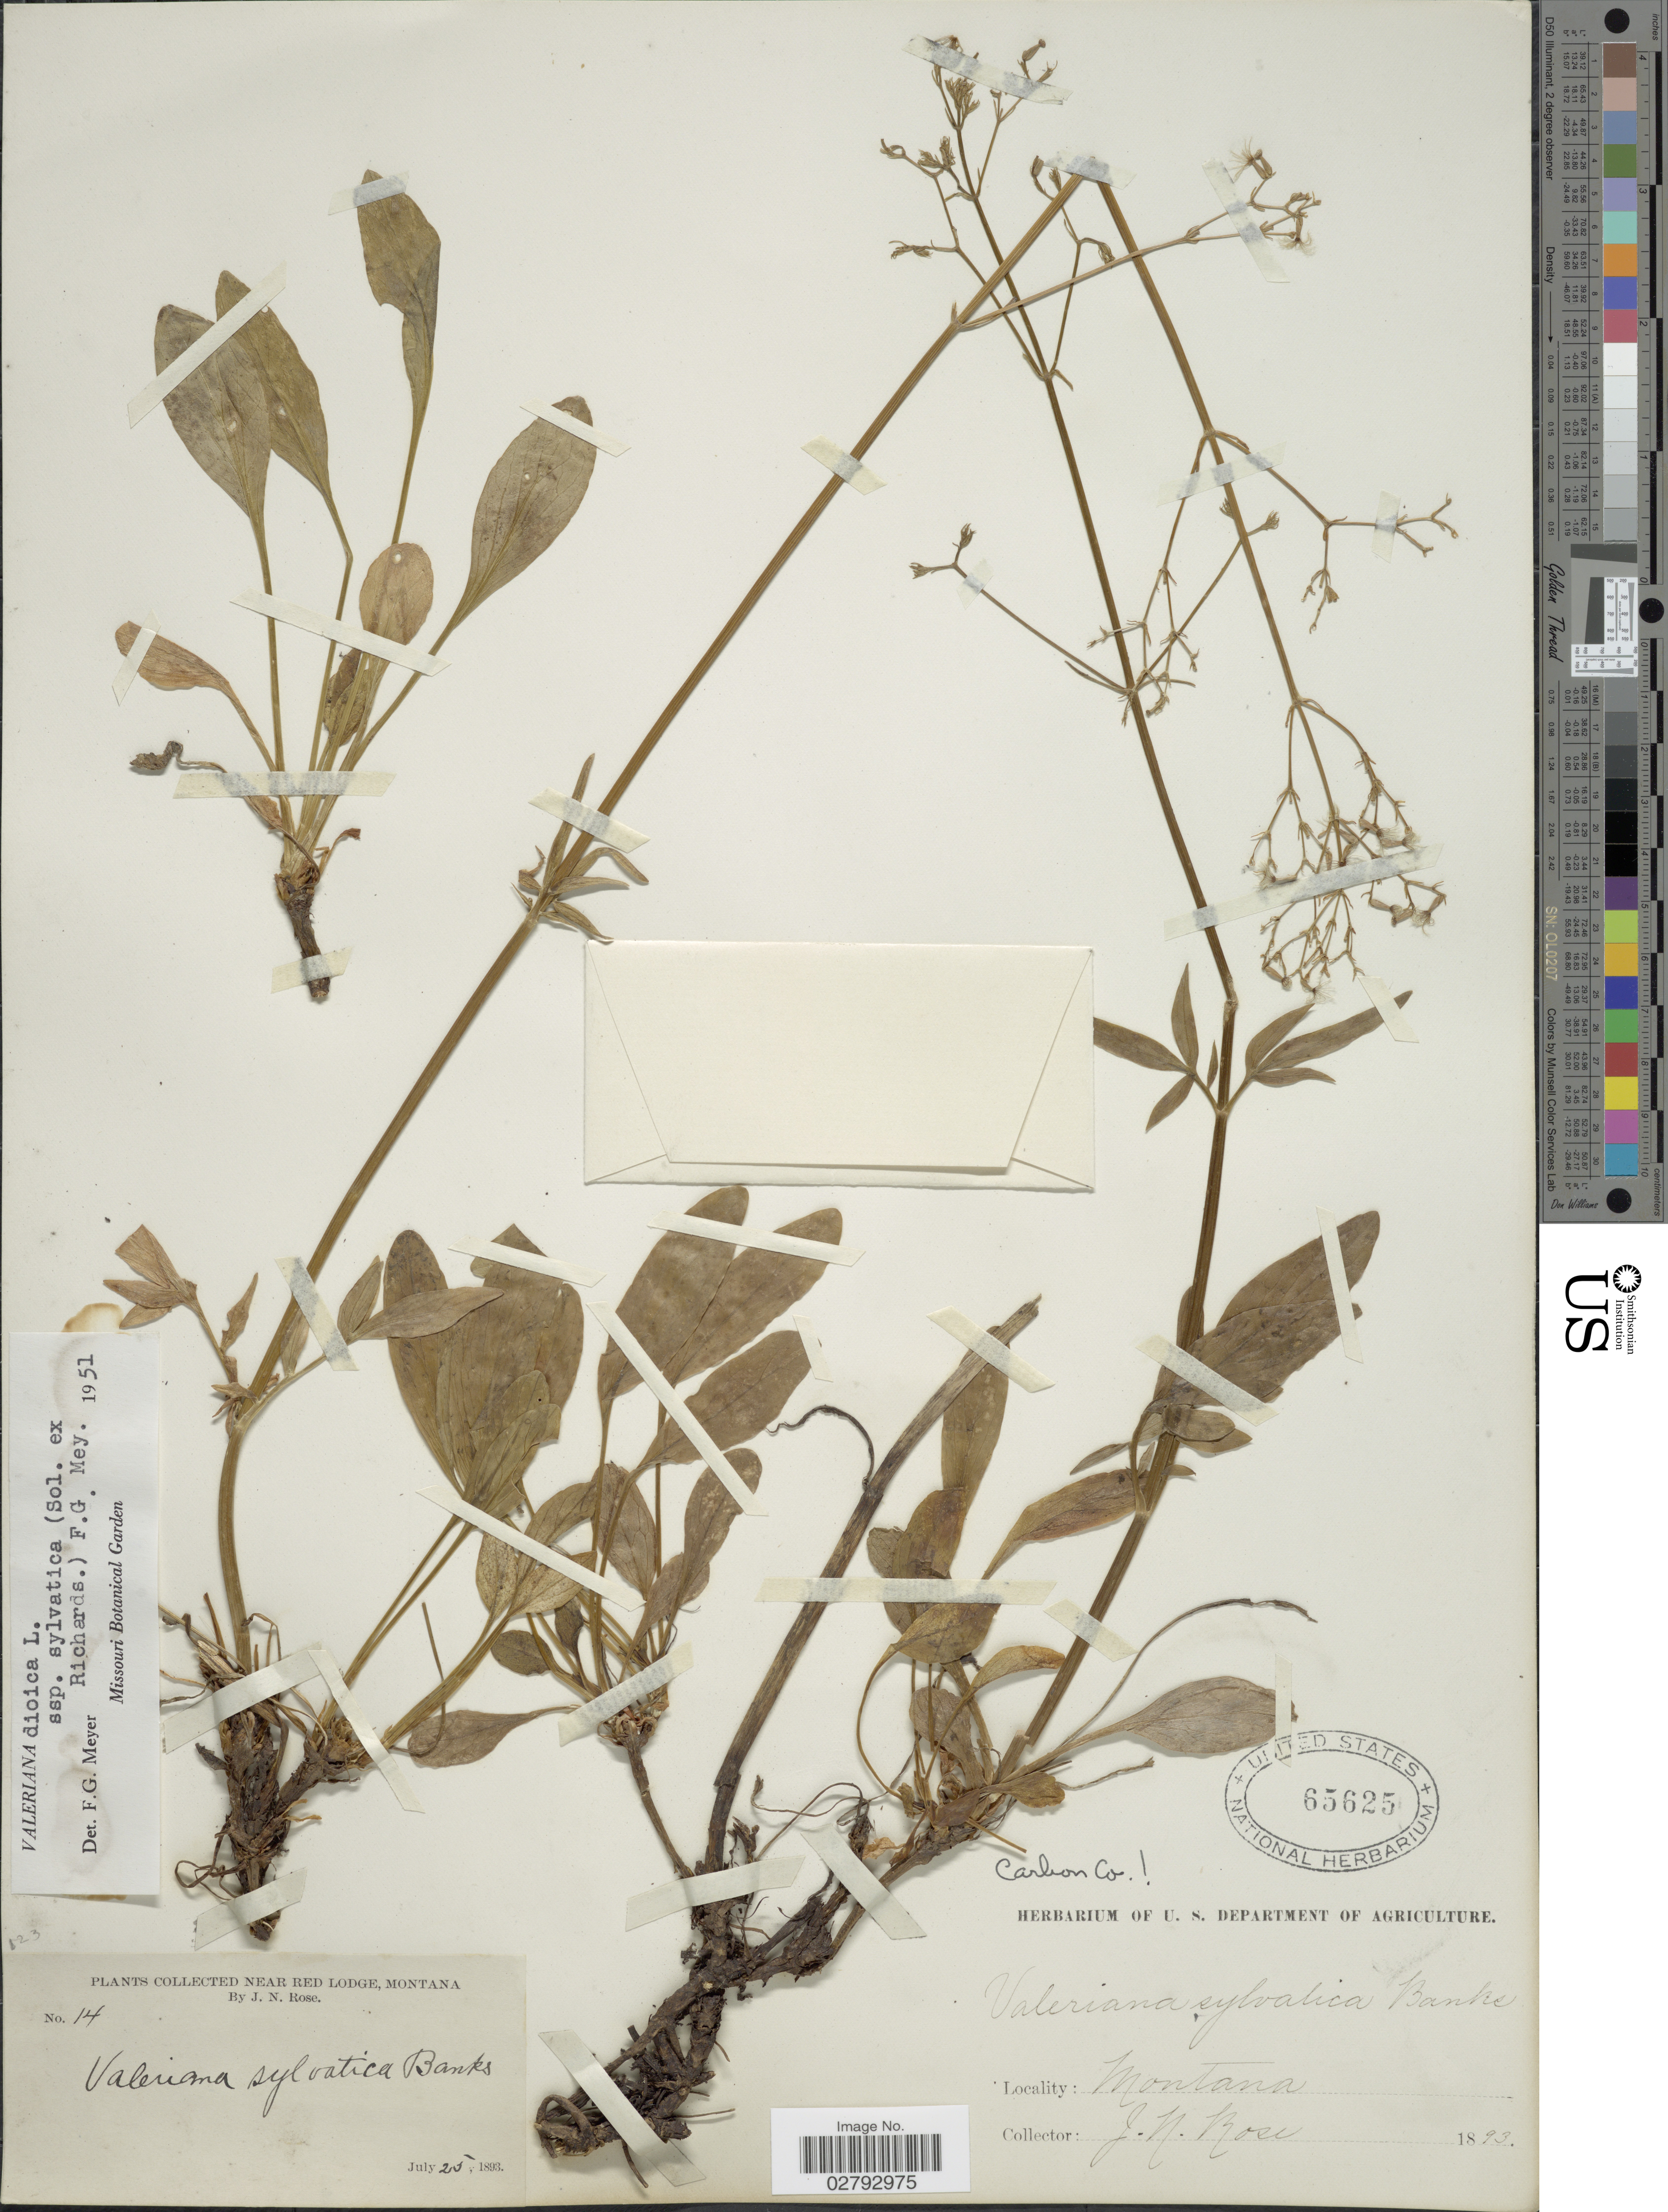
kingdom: Plantae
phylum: Tracheophyta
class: Magnoliopsida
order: Dipsacales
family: Caprifoliaceae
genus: Valeriana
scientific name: Valeriana dioica subsp. sylvatica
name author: (Sol. ex Richardson) F.G. Mey.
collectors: J. N. Rose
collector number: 14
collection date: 1893-07-25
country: United States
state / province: Montana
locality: Near Red Lodge. Carbon Co.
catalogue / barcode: US 65625